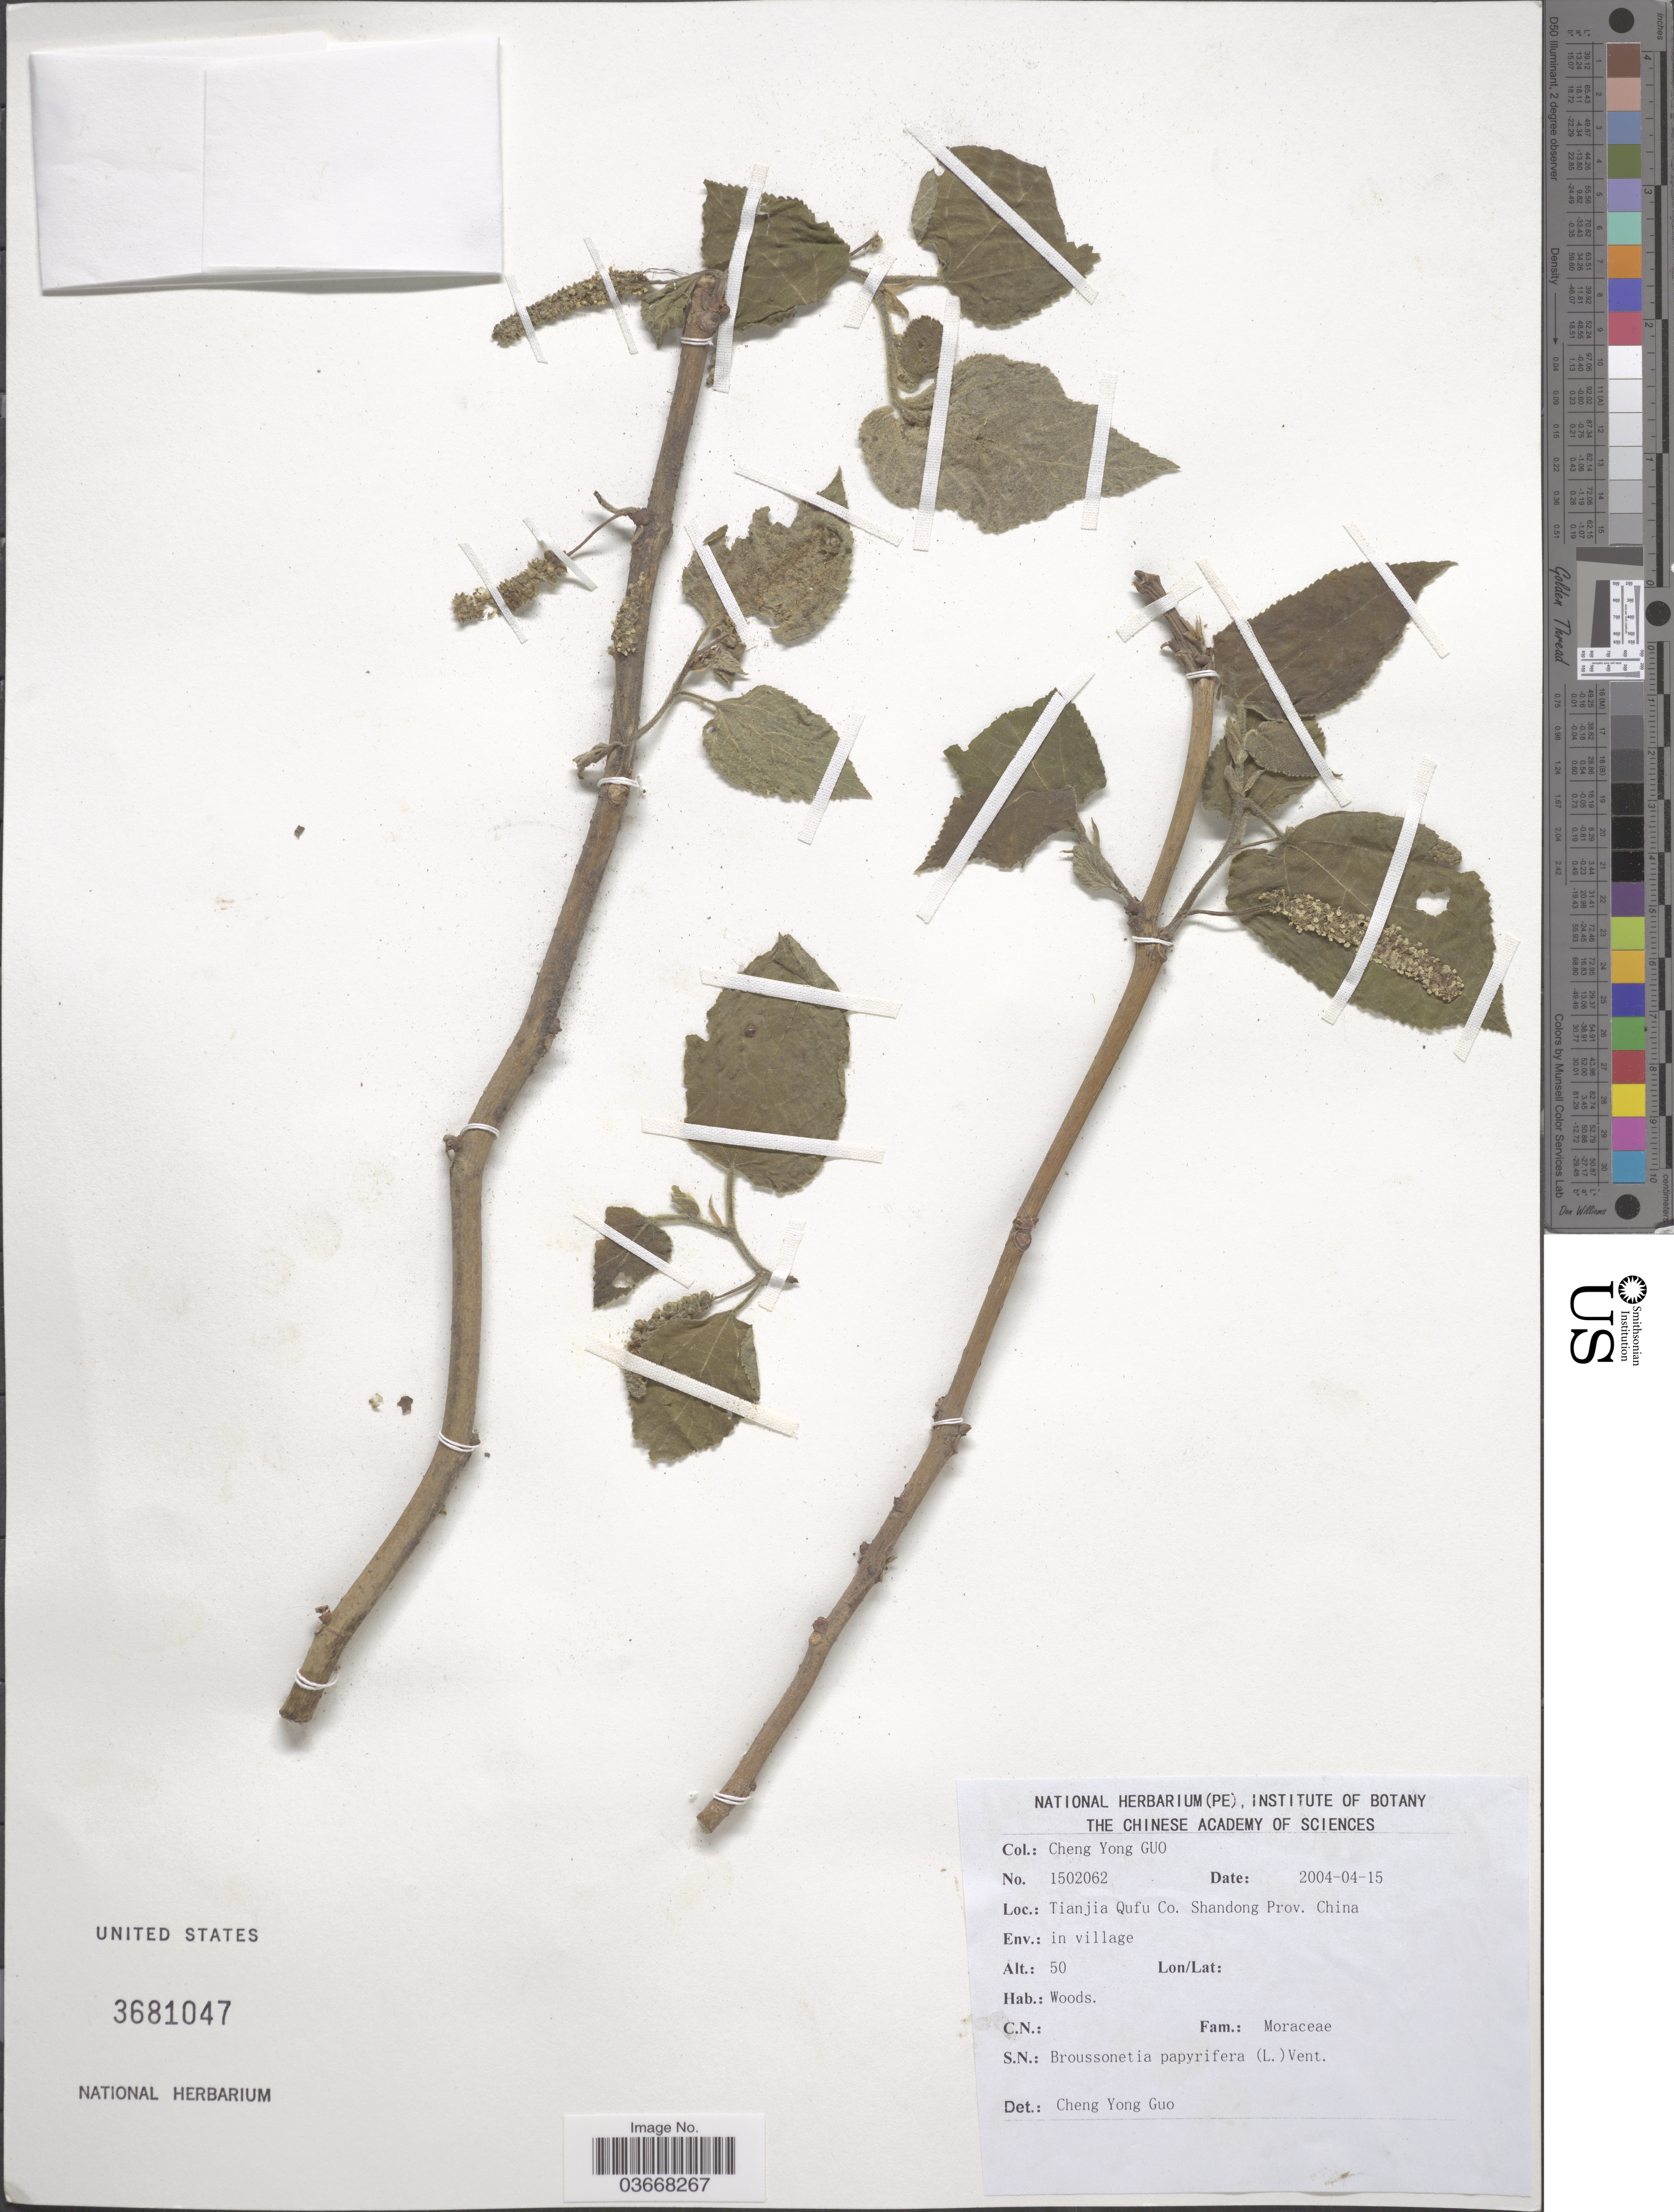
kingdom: Plantae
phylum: Tracheophyta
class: Magnoliopsida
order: Rosales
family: Moraceae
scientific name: Broussoneta papyrifera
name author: (L.) L'Hér. ex Vent.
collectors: Guo Chengyong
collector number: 1502062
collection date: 2004-04-15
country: China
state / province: Shandong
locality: Tianjia Qufu Co.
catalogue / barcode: US 3681047